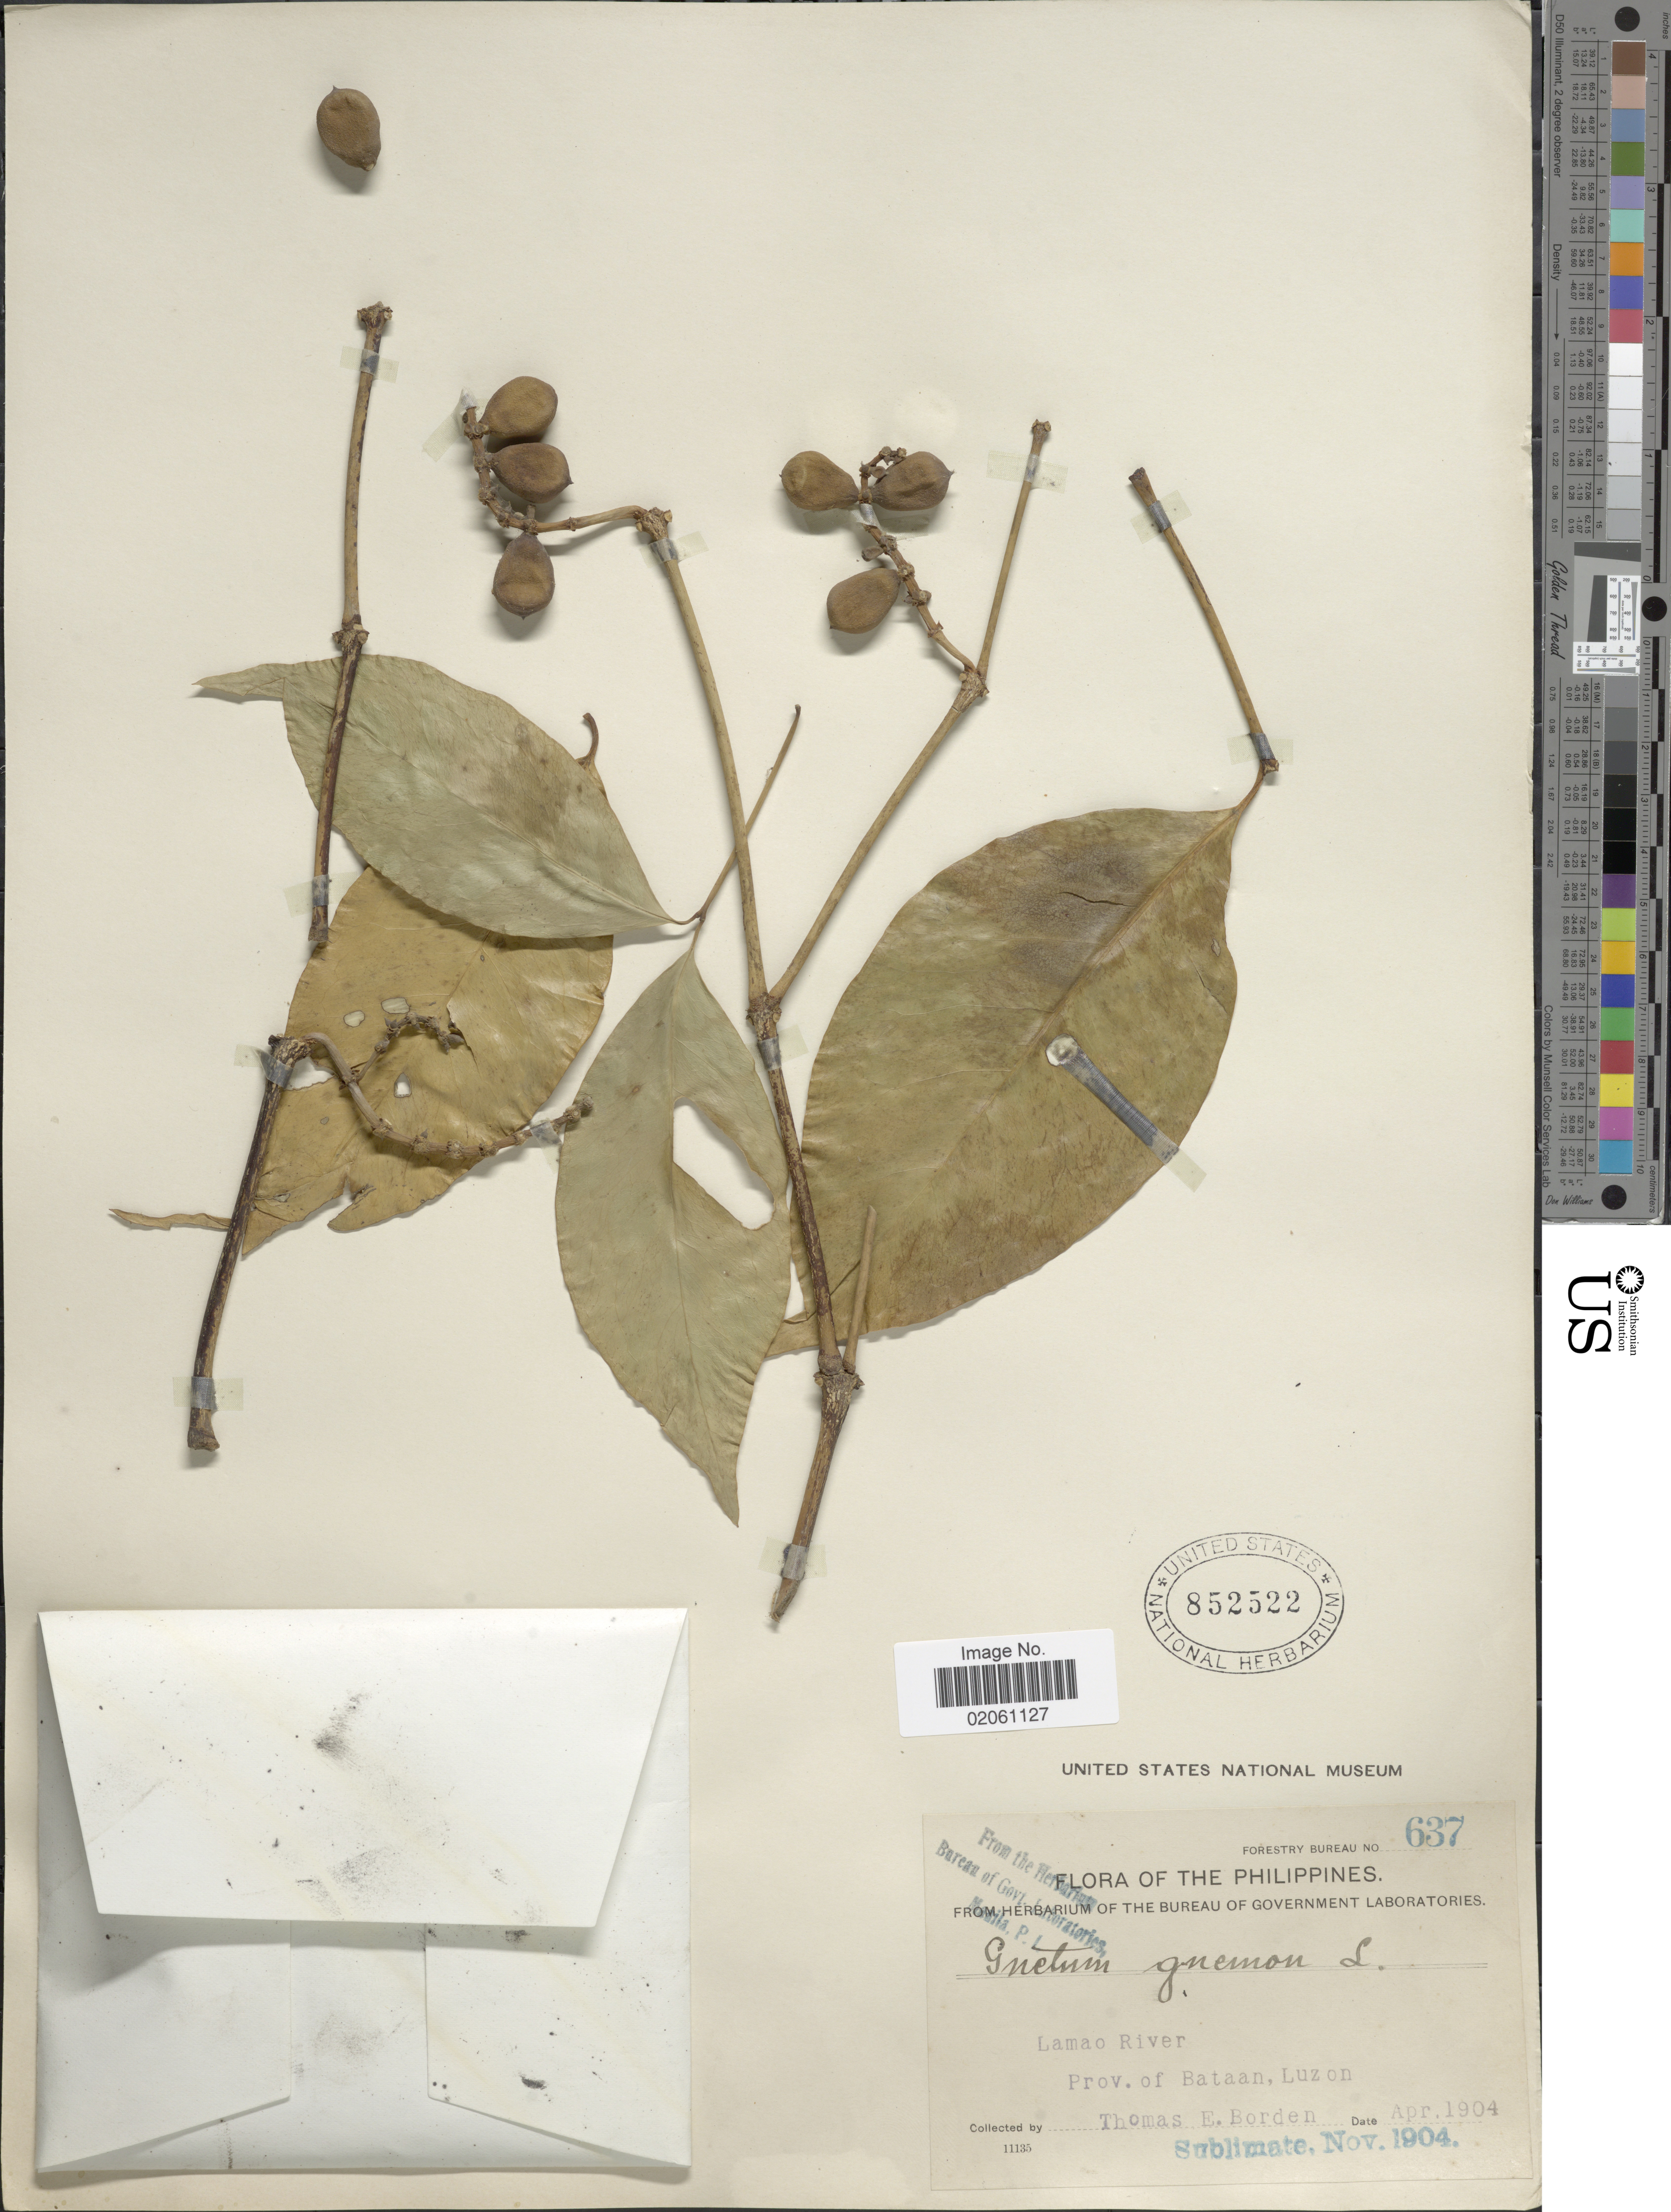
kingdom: Plantae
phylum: Tracheophyta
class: Gnetopsida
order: Gnetales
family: Gnetaceae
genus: Gnetum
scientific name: Gnetum gnemon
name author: L.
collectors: T. E. Borden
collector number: Forestry Bureau 637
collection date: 1904-04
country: Philippines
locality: Lamao River, Prov. of Bataan. Luzon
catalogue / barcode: US 852522